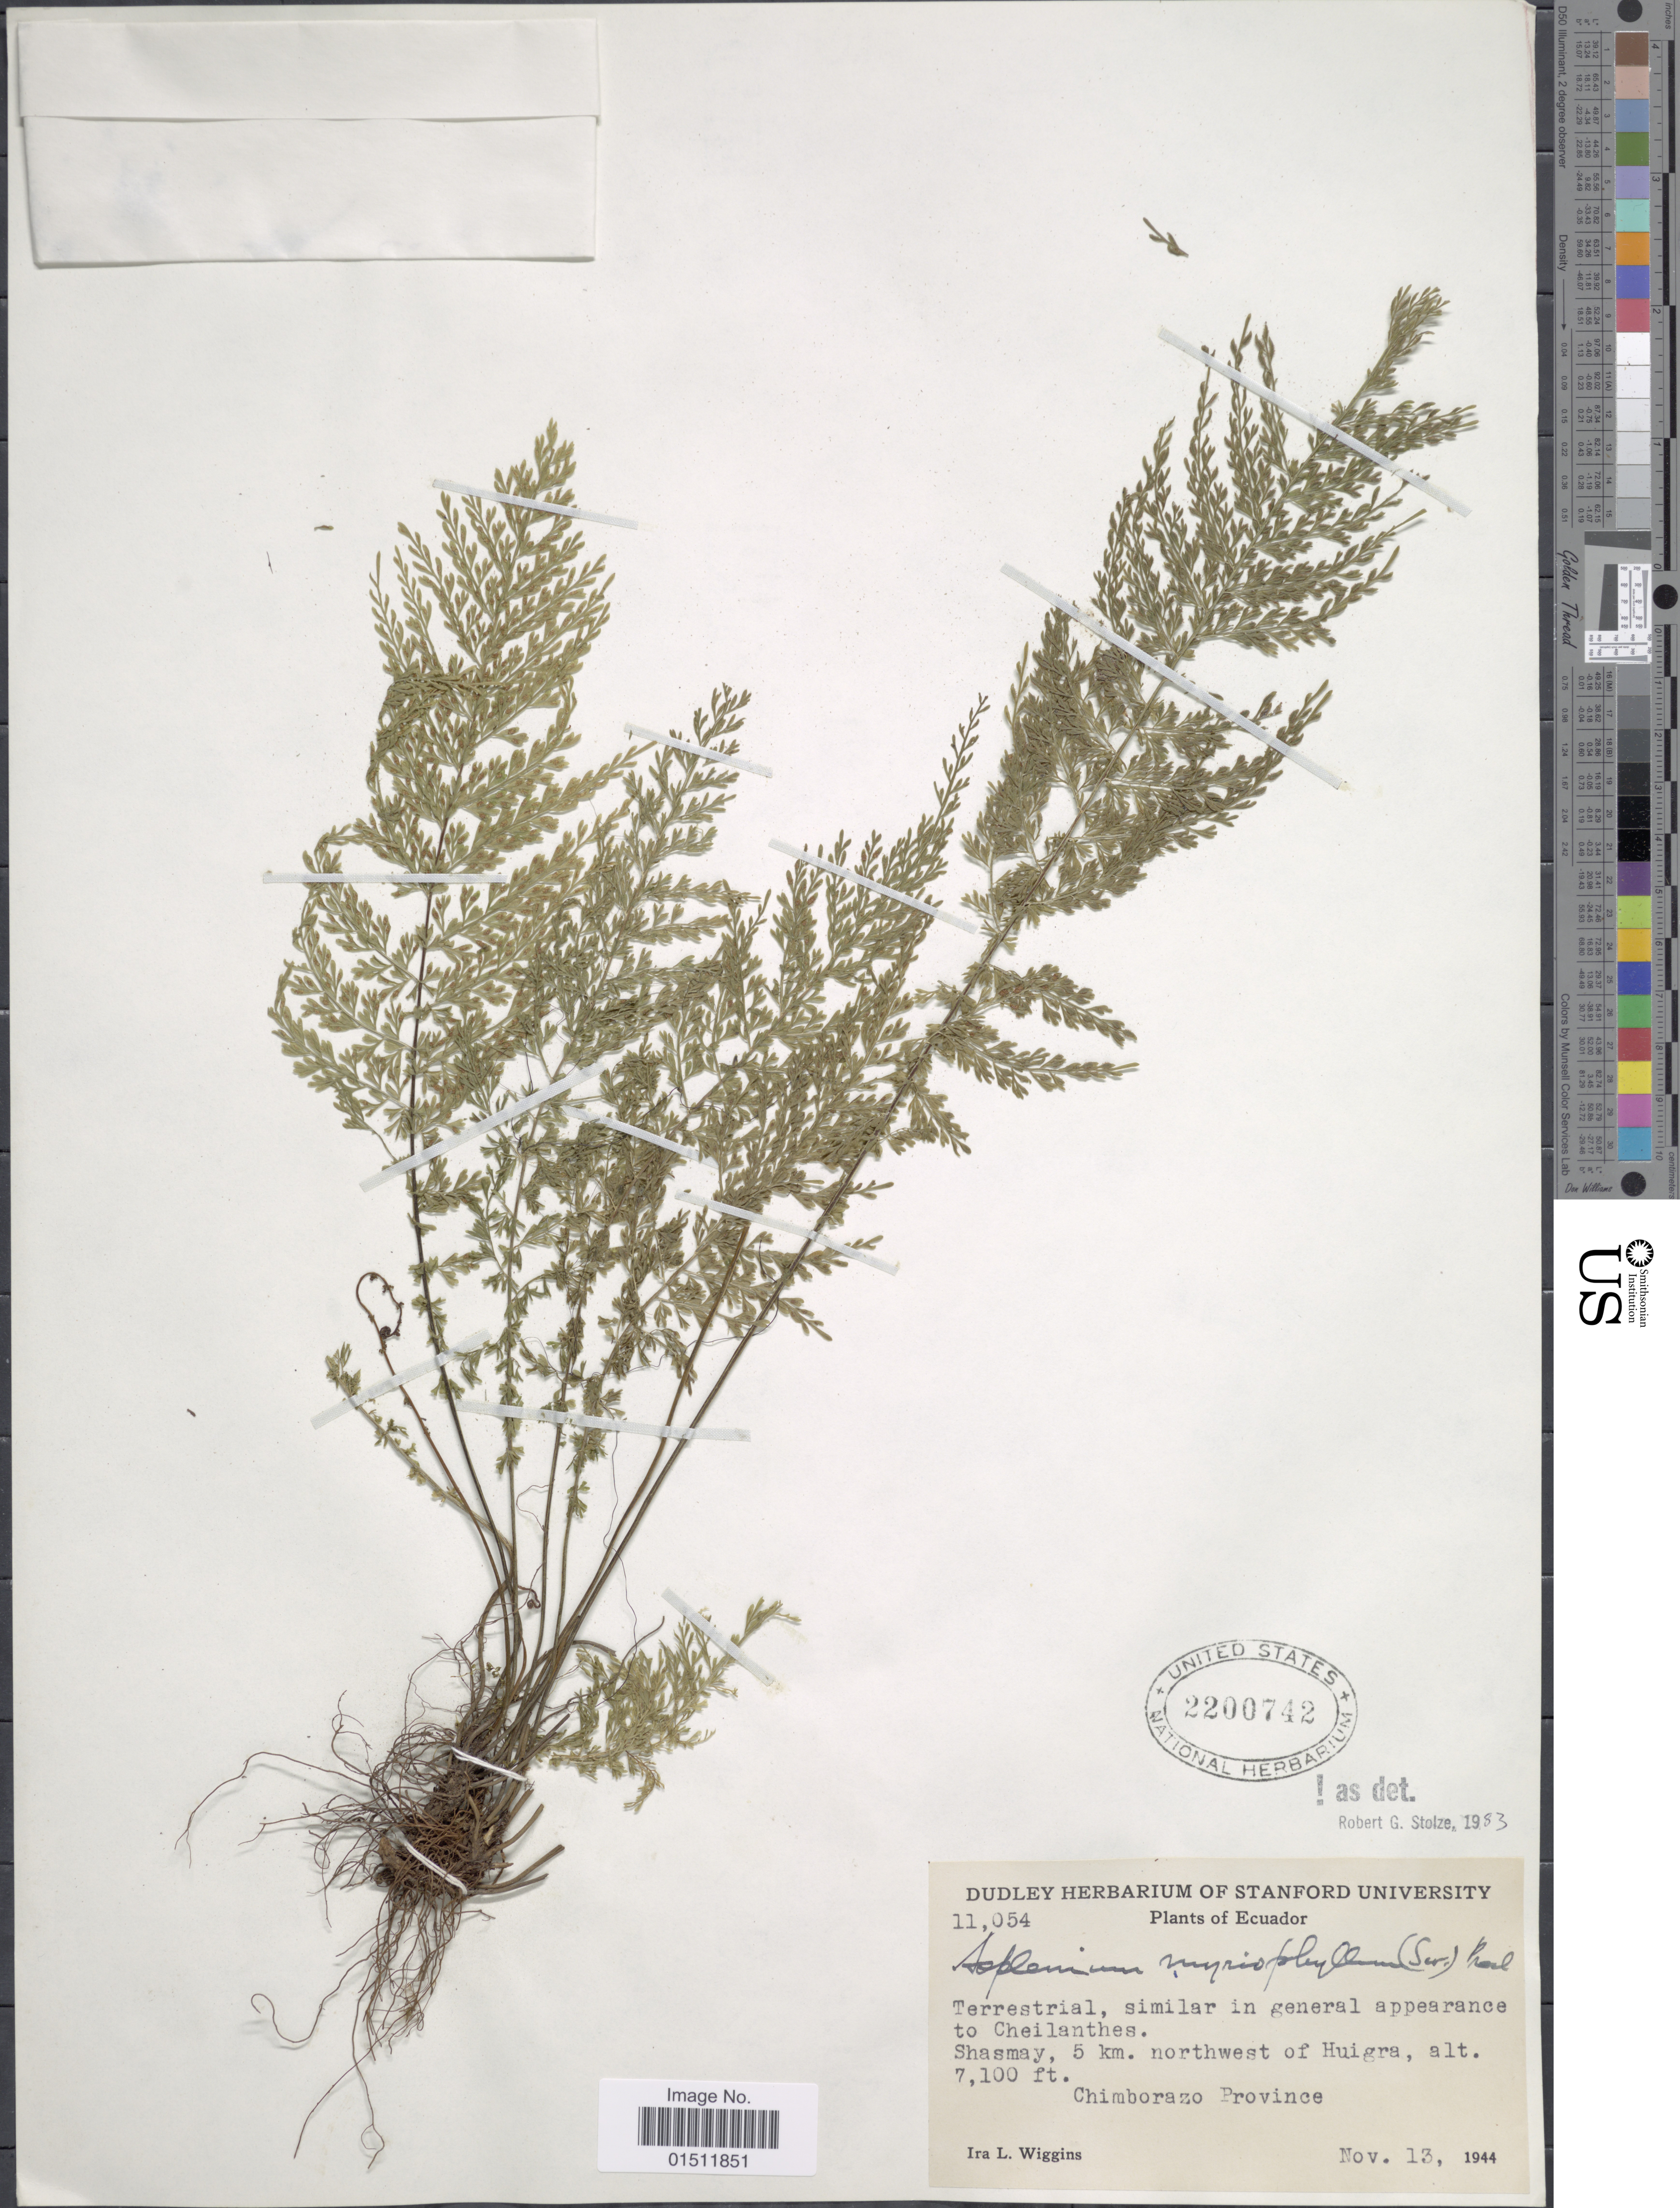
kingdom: Plantae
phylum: Tracheophyta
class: Polypodiopsida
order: Polypodiales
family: Aspleniaceae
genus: Asplenium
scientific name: Asplenium myriophyllum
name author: (Sw.) C. Presl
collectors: I. L. Wiggins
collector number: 11054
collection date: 1944-11-13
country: Ecuador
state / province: Chimborazo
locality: Shasmay, 5 km northwest of Huigra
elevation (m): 2164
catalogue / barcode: US 2200742